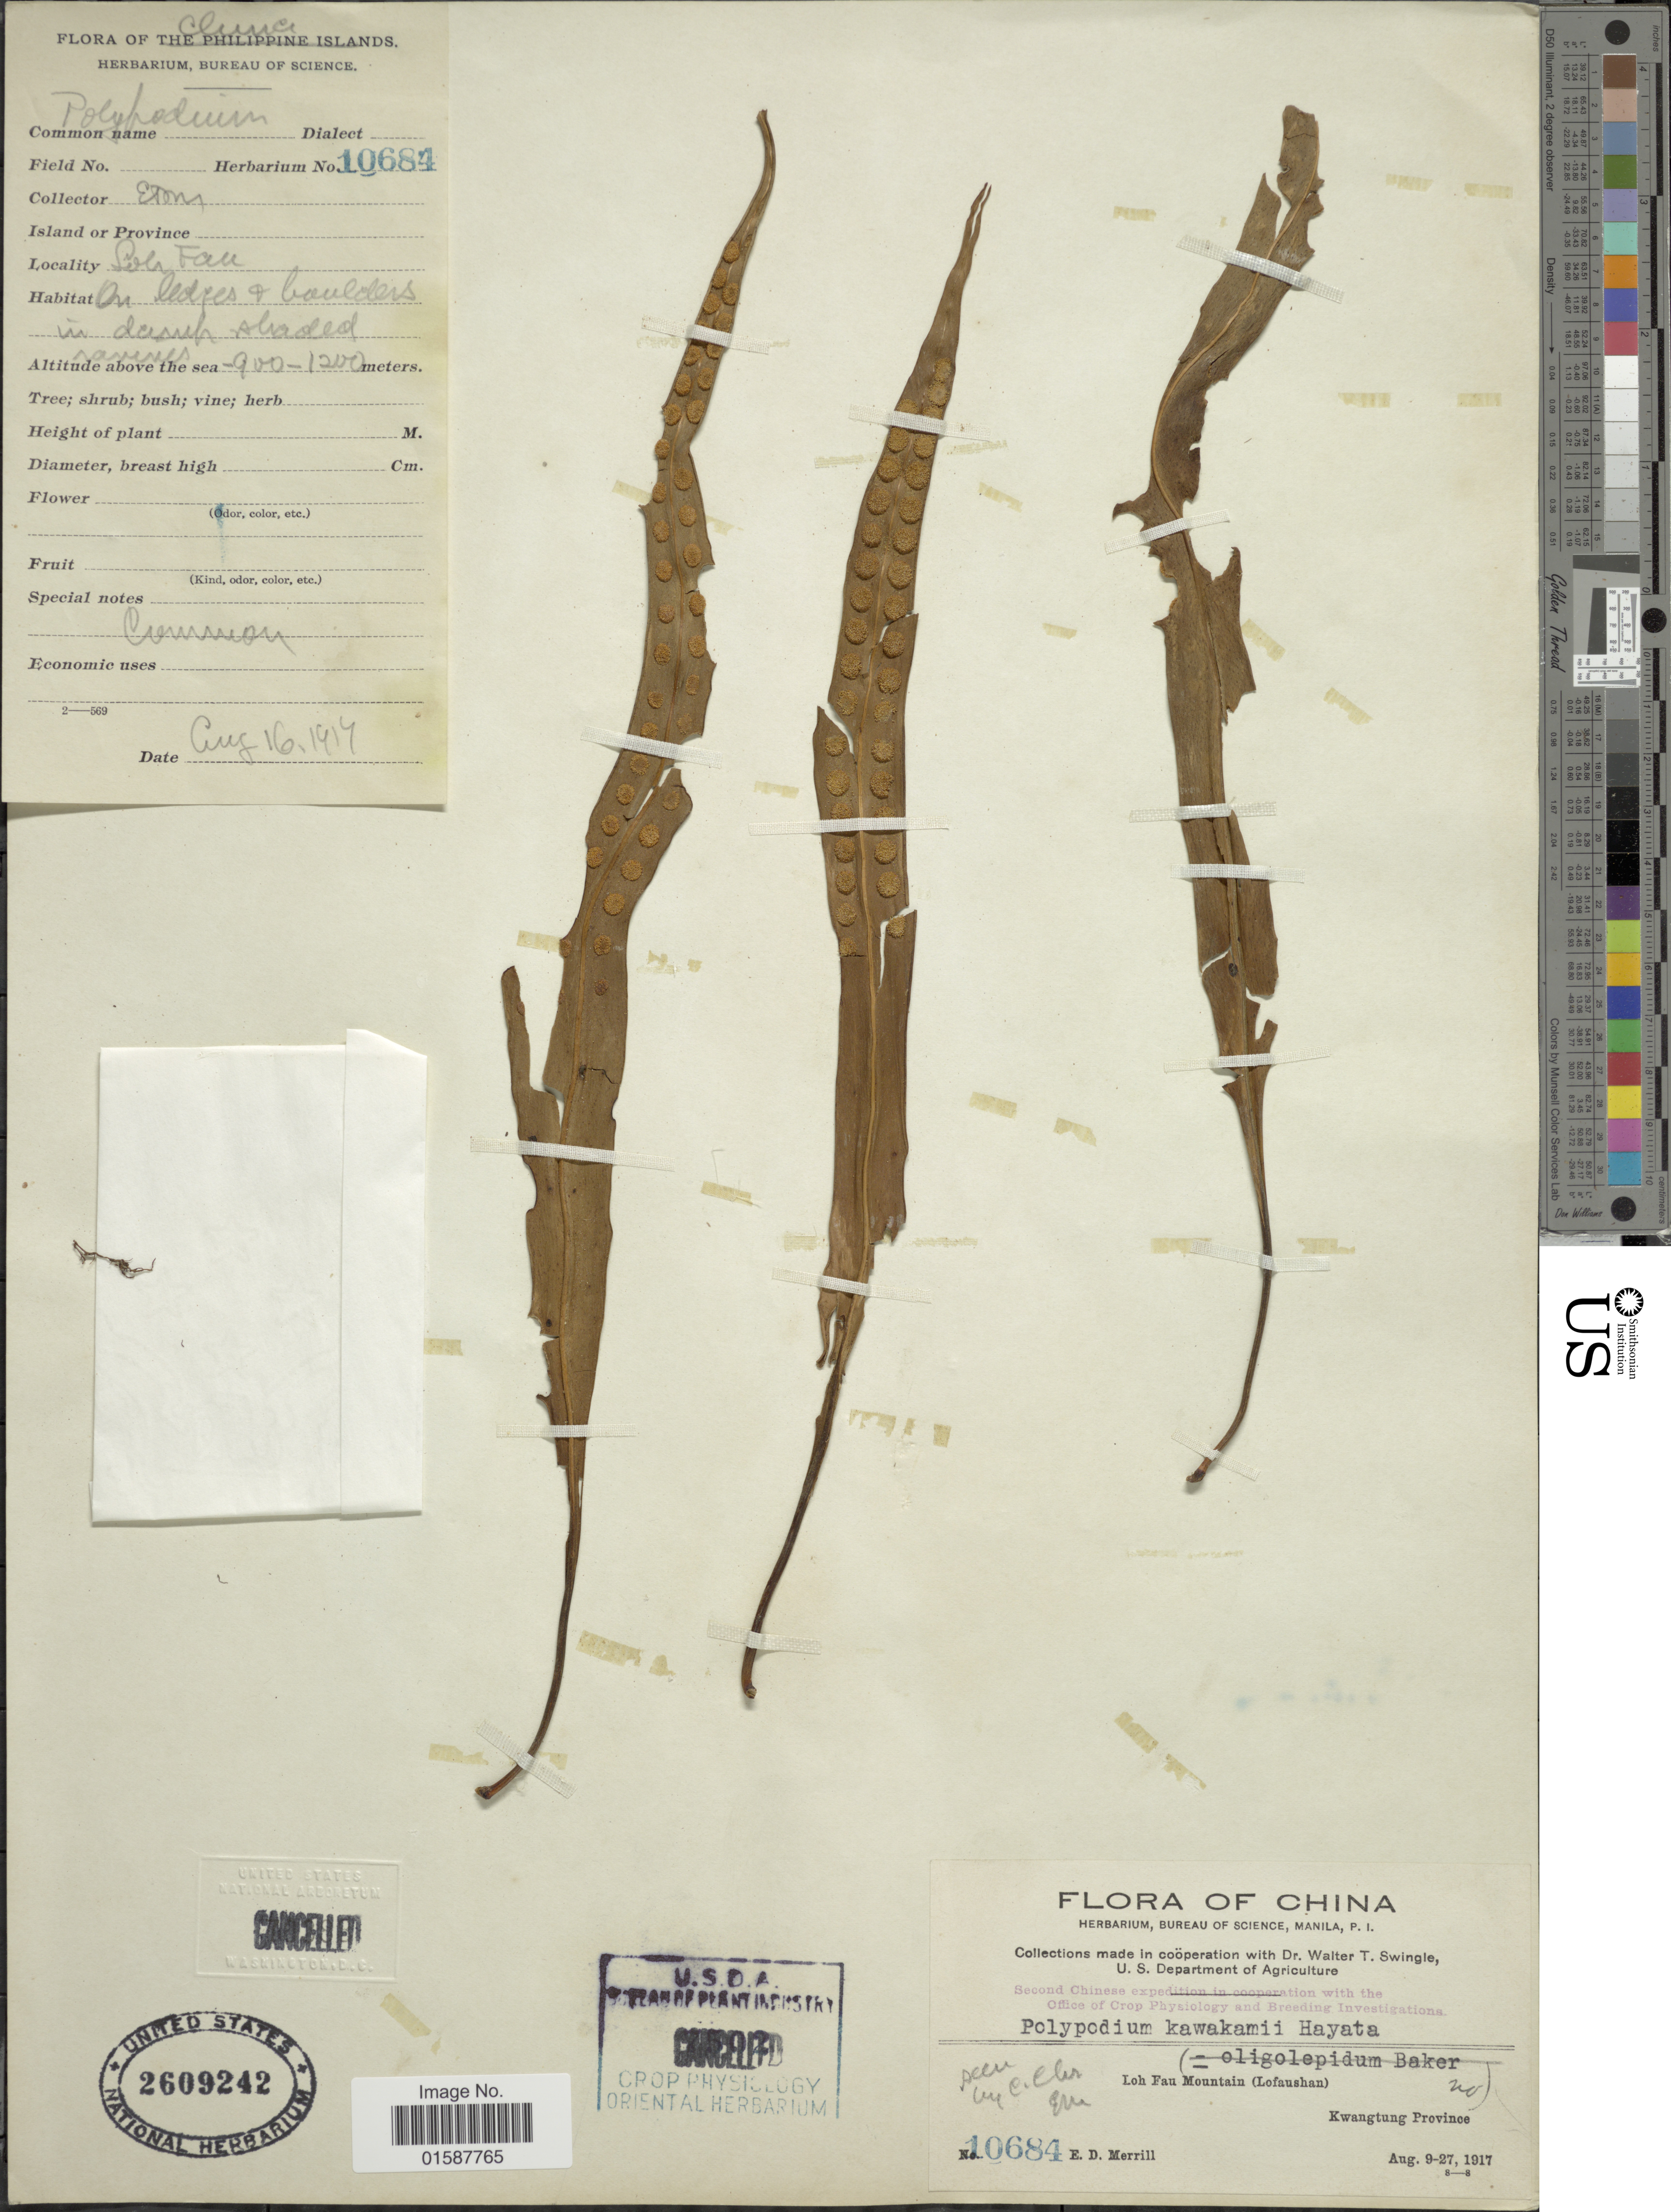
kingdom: Plantae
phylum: Tracheophyta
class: Polypodiopsida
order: Polypodiales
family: Polypodiaceae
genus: Lepisorus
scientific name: Lepisorus kawakamii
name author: (Hayata) Tagawa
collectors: E. D. Merrill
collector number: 10684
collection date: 1917-08-09/1917-08-27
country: China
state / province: Guangdong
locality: Loh Fau Mountain (Lofaushan), Kwangtung Province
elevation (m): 900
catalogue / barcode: US 2609242